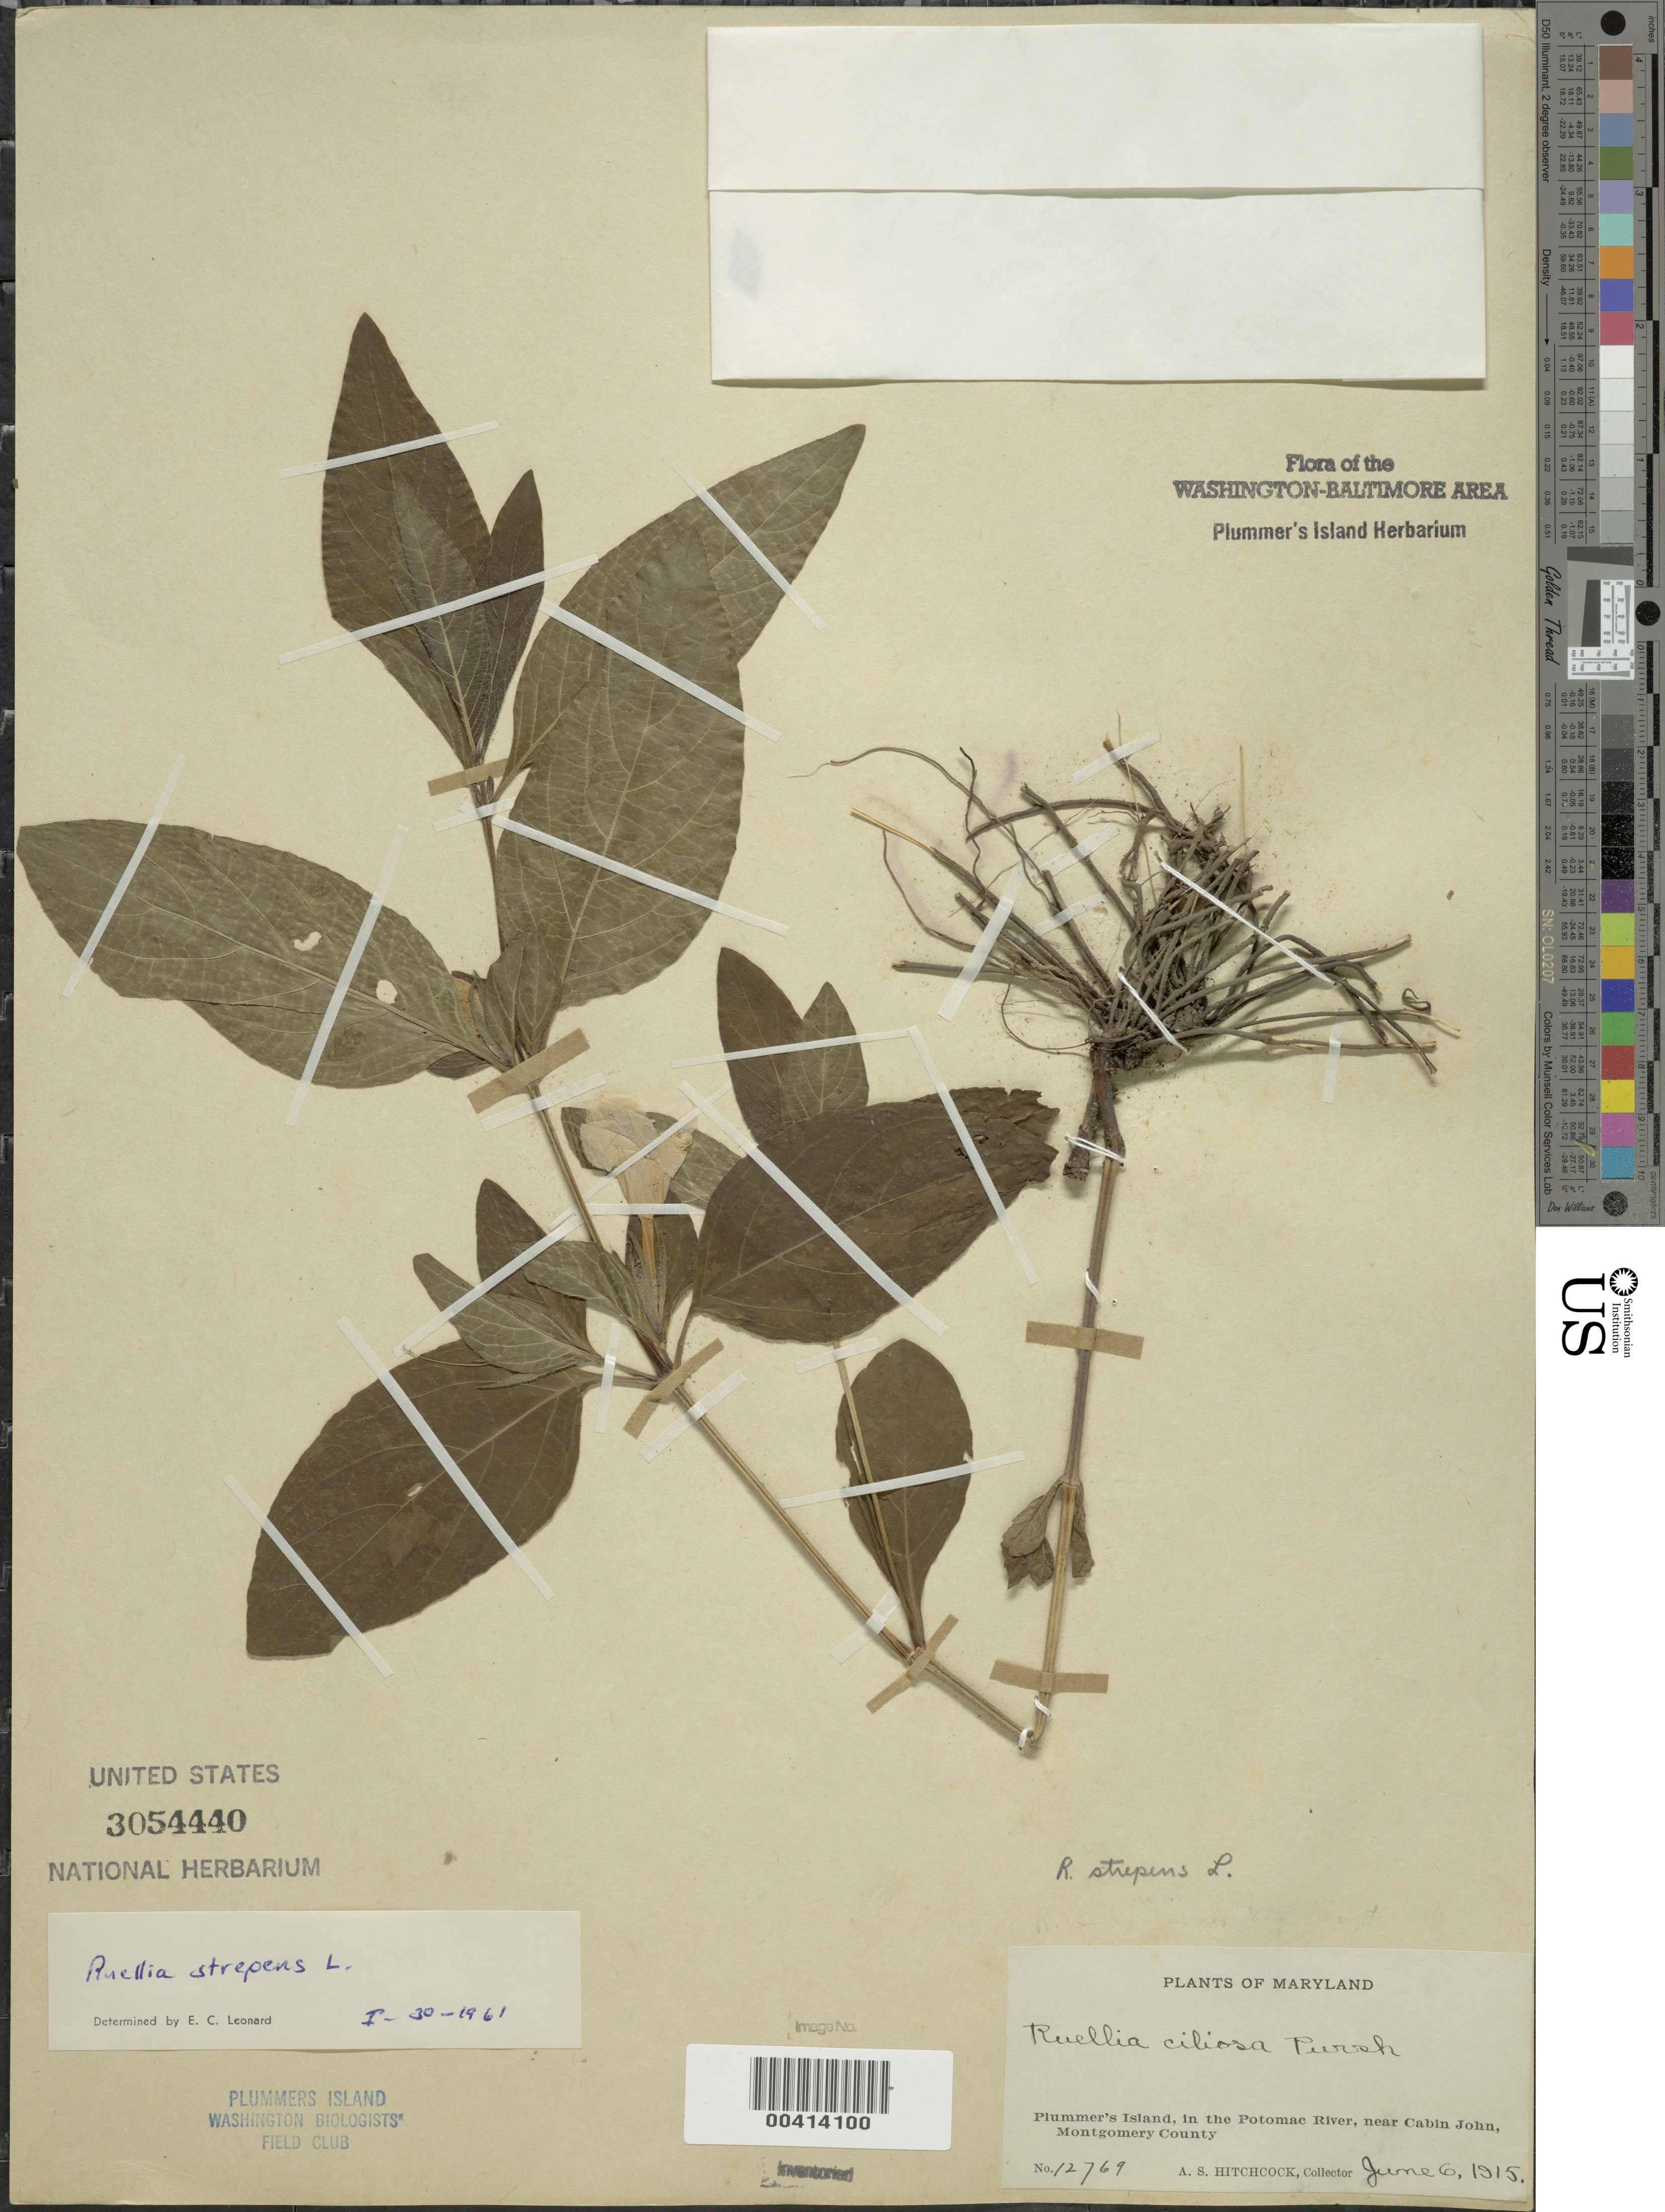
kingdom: Plantae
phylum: Tracheophyta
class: Magnoliopsida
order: Lamiales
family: Acanthaceae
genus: Ruellia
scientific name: Ruellia strepens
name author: L.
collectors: A. S. Hitchcock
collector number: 12769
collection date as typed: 06 Jun 1915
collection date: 1915-06-06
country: United States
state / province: Maryland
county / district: Montgomery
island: Plummers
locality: Plummer's Island C. & O. Canal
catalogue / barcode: US 3054440